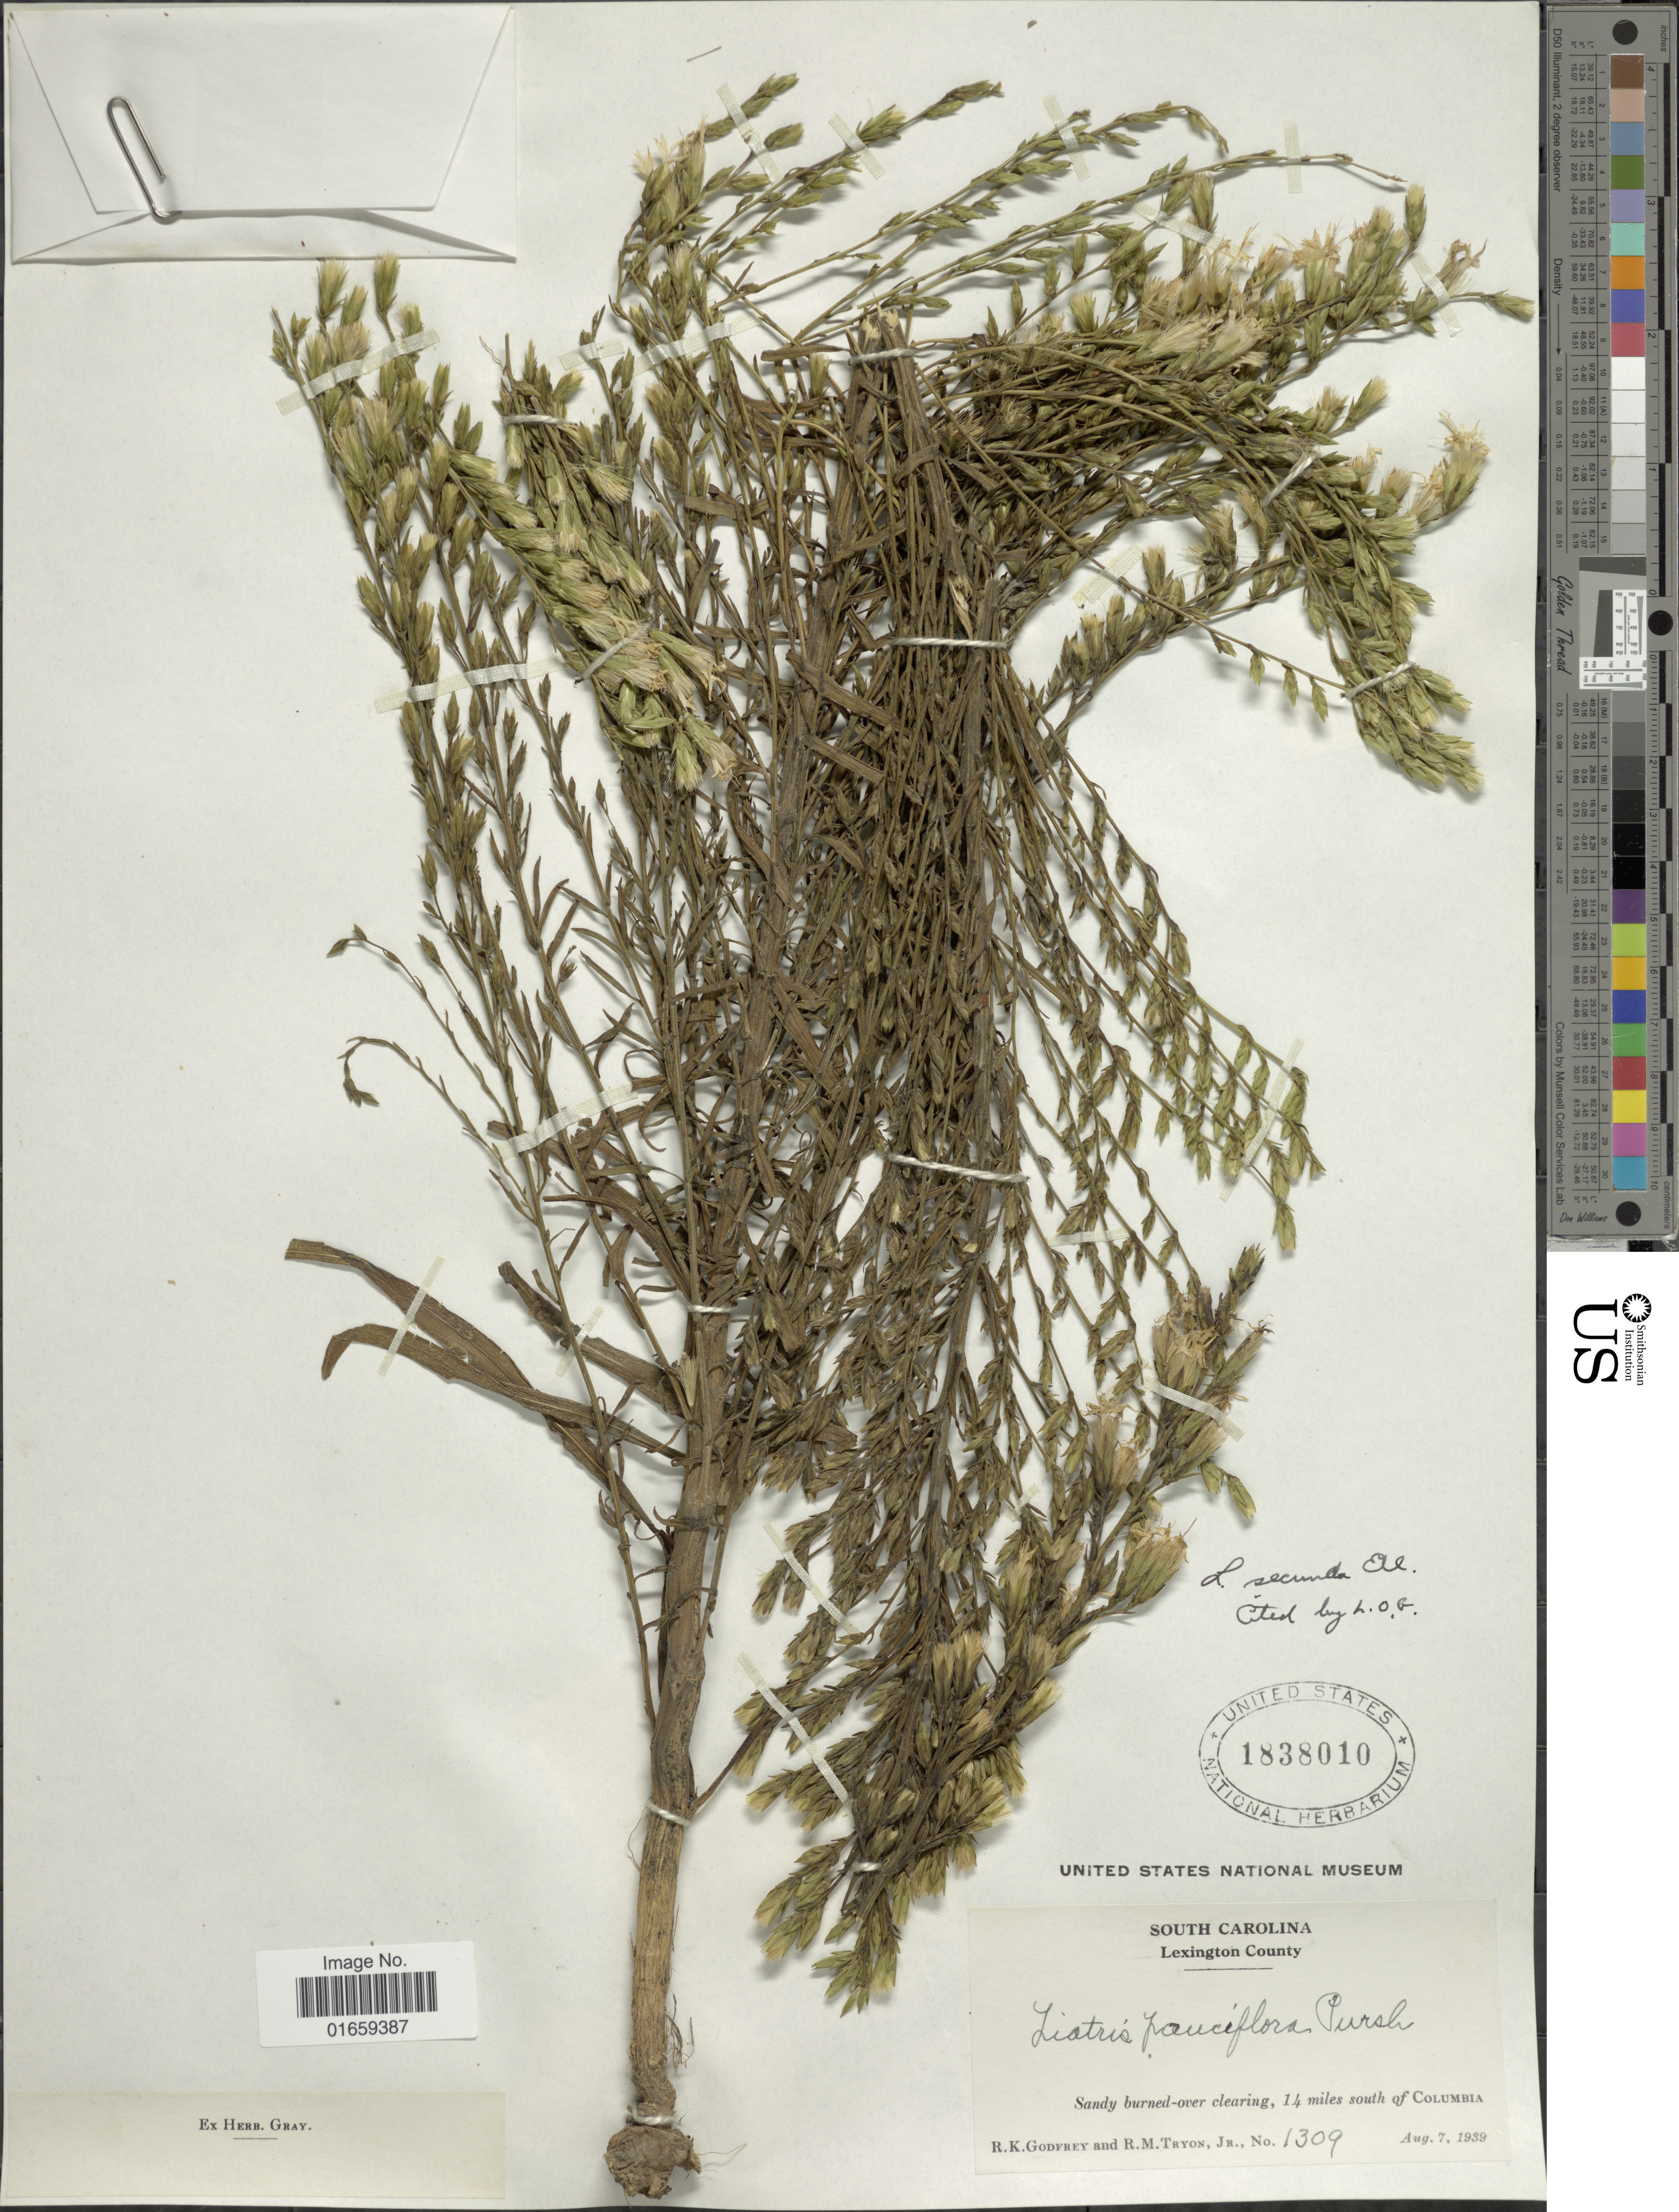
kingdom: Plantae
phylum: Tracheophyta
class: Magnoliopsida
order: Asterales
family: Asteraceae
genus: Liatris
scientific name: Liatris secunda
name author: Elliott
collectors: R. K. Godfrey & R. M. Tryon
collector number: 1309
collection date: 1939-08-07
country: United States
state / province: South Carolina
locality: Lexington County, Sandy burned-over clearing, 14 miles south of Columbia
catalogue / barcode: US 1838010